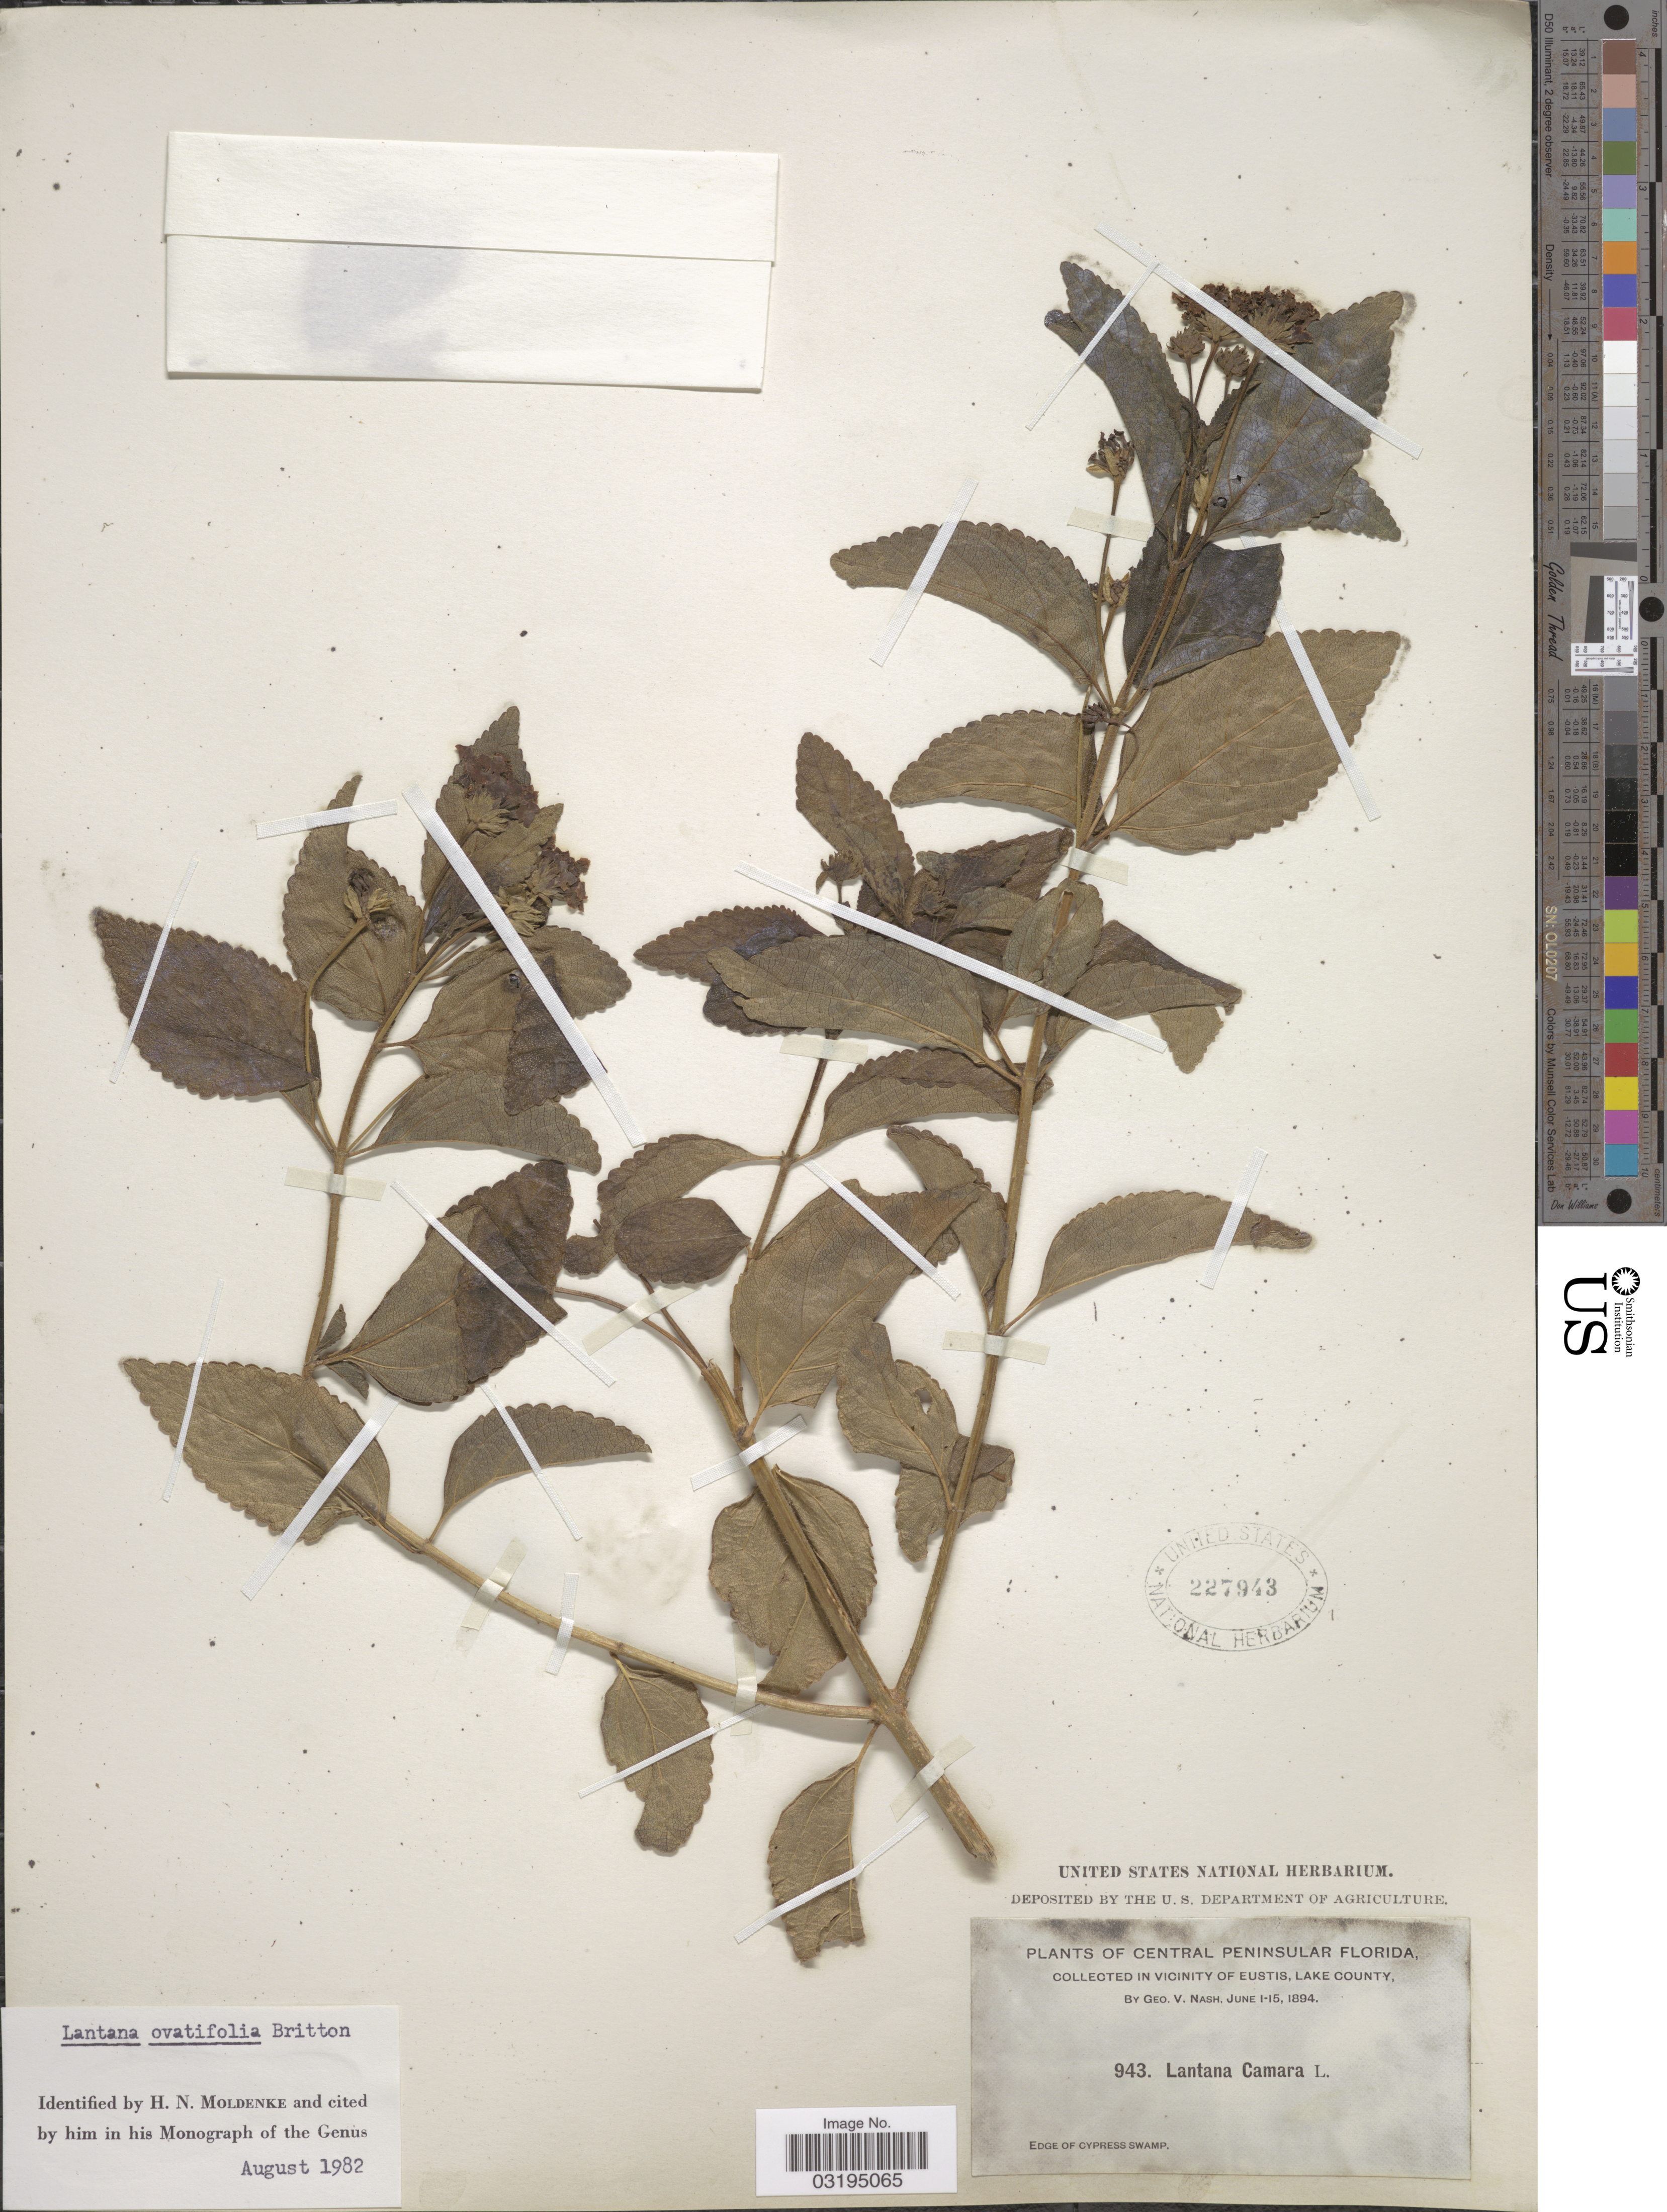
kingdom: Plantae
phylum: Tracheophyta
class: Magnoliopsida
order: Lamiales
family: Verbenaceae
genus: Lantana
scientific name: Lantana ovatifolia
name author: Britton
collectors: G. V. Nash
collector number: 943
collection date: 1894-06-01/1894-06-15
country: United States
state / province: Florida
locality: Central Peninsular Florida, in vicinity of Eustis, Lake County, Edge of Cypress Swamp.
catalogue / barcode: US 227943